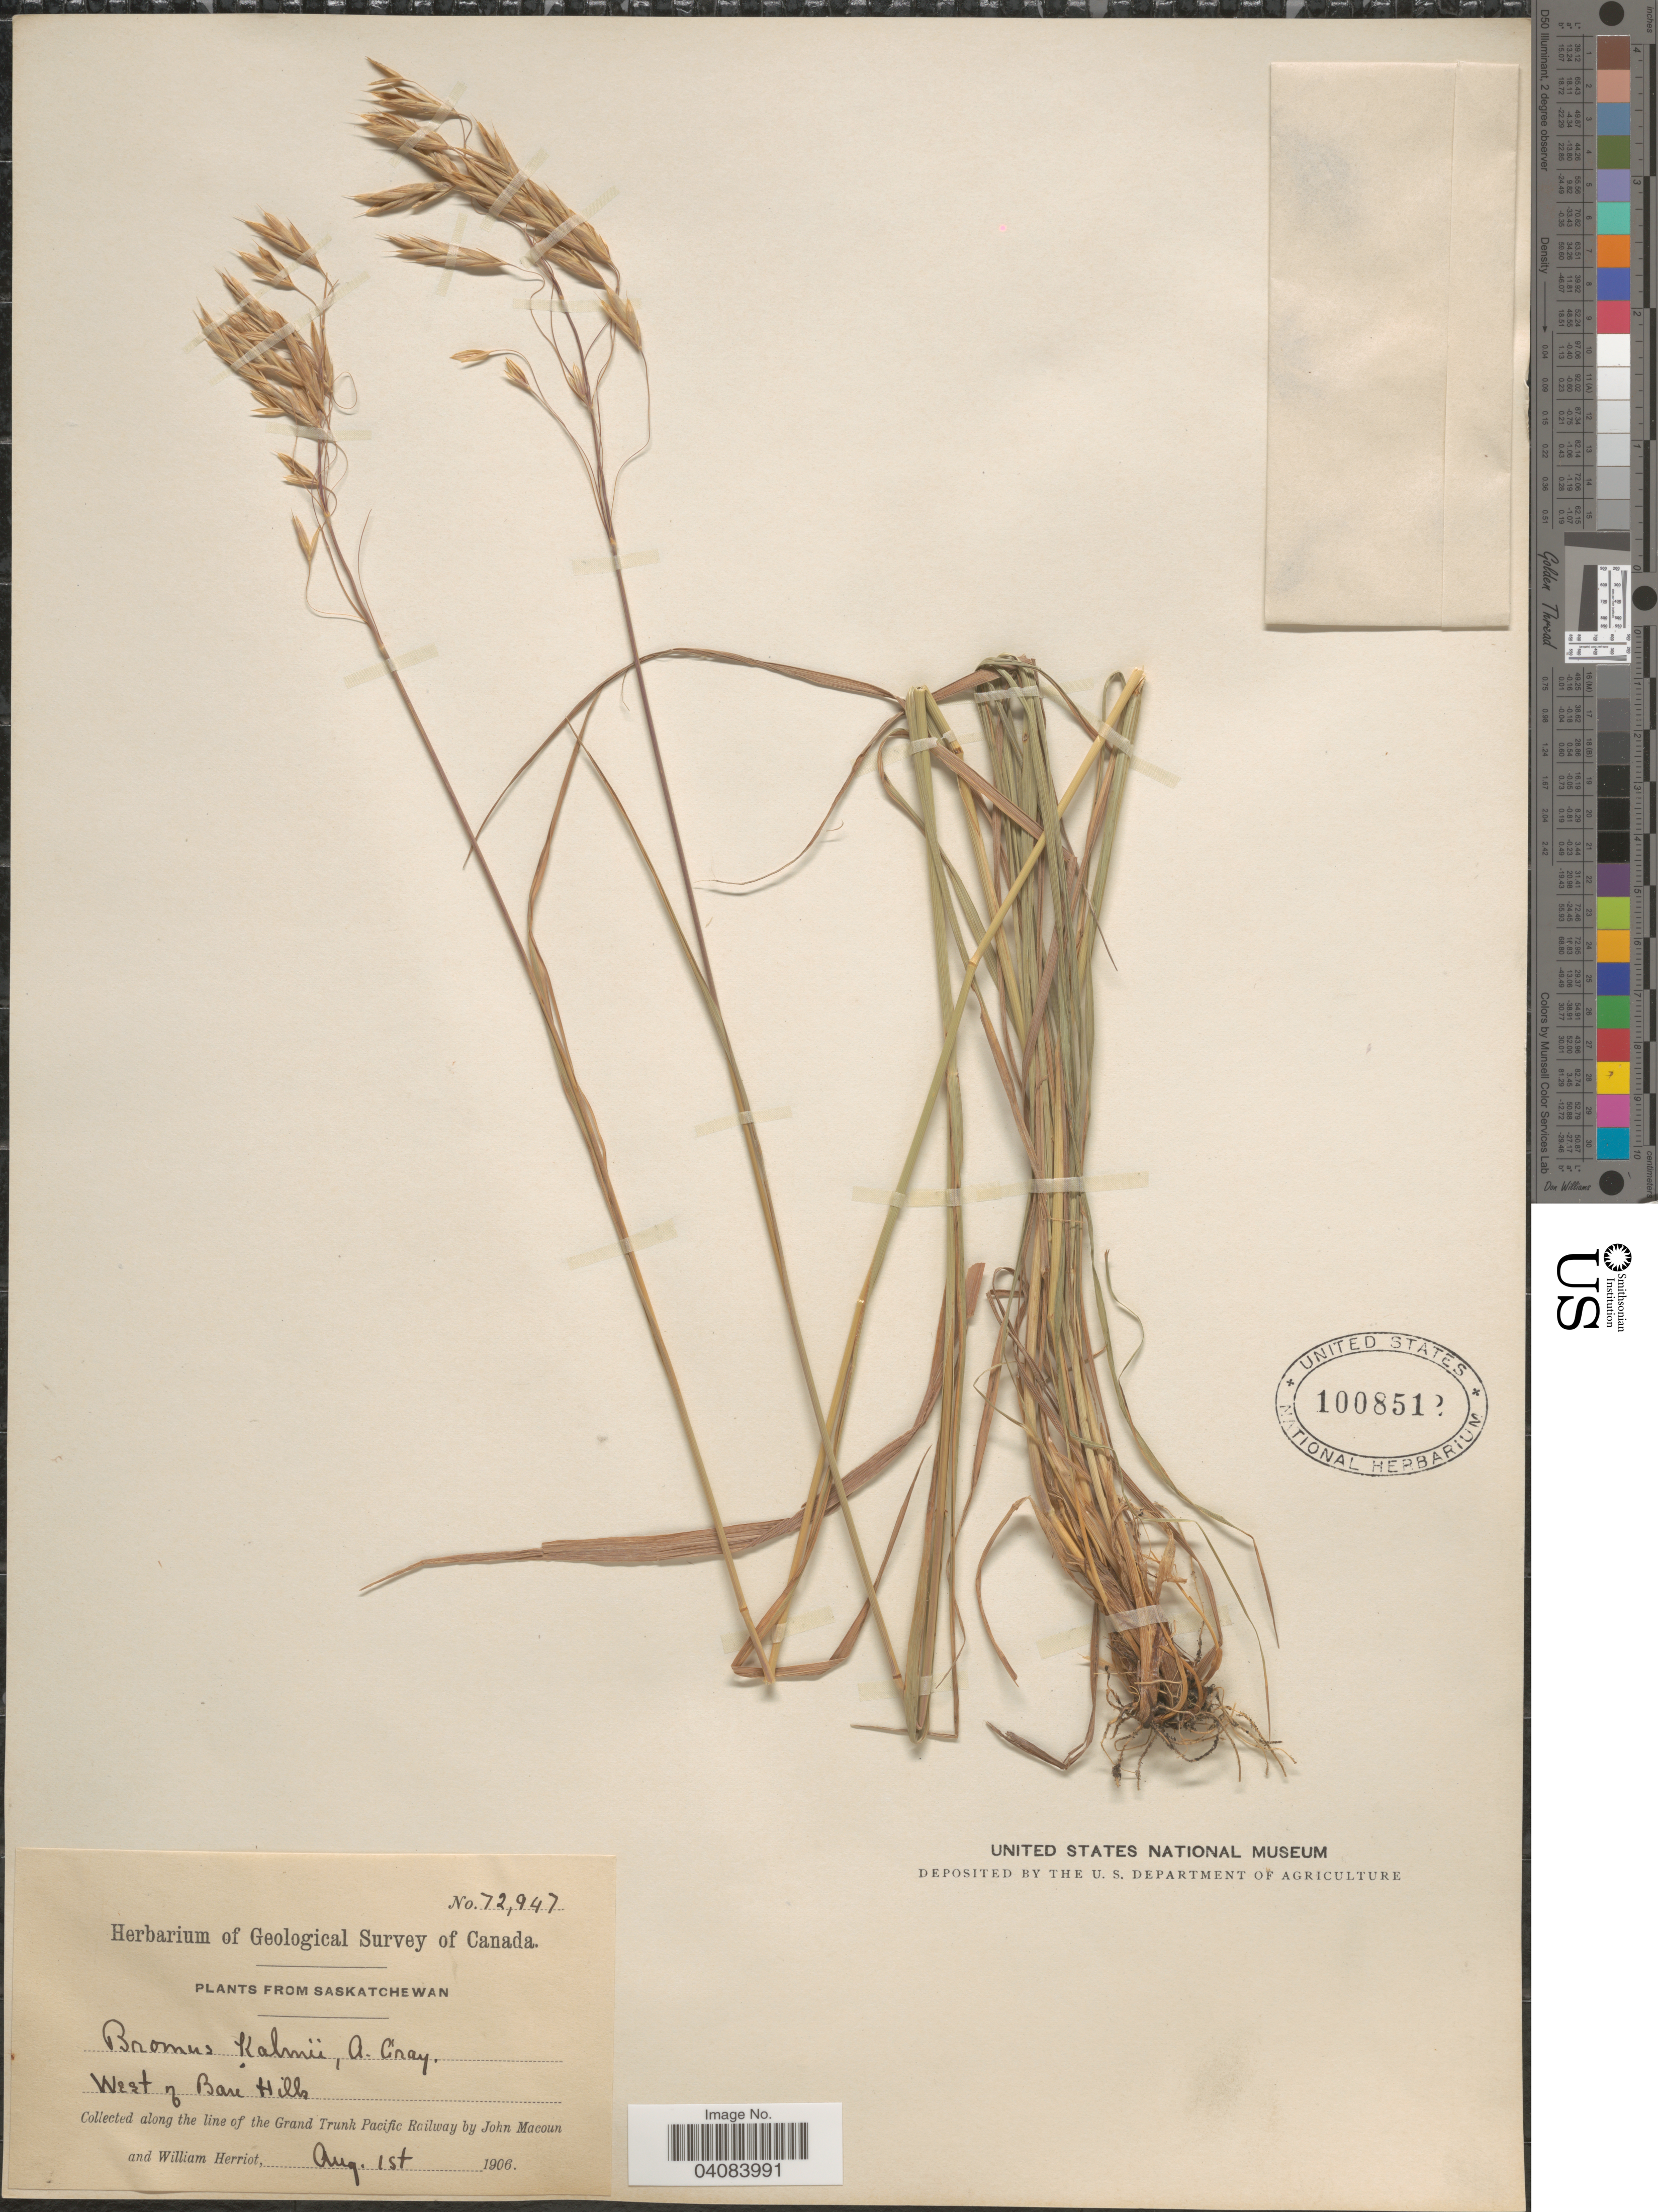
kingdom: Plantae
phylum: Tracheophyta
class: Liliopsida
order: Poales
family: Poaceae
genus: Bromus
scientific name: Bromus porteri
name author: (J.M. Coult.) Nash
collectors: J. Macoun & W. Herriot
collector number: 72947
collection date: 1906-08-01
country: Canada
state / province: Saskatchewan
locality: Herbarium of Geological Survey of Canada. West of Bare Hills. Along the line of the Grand Trunk Pacific Railway.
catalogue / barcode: US 1008512